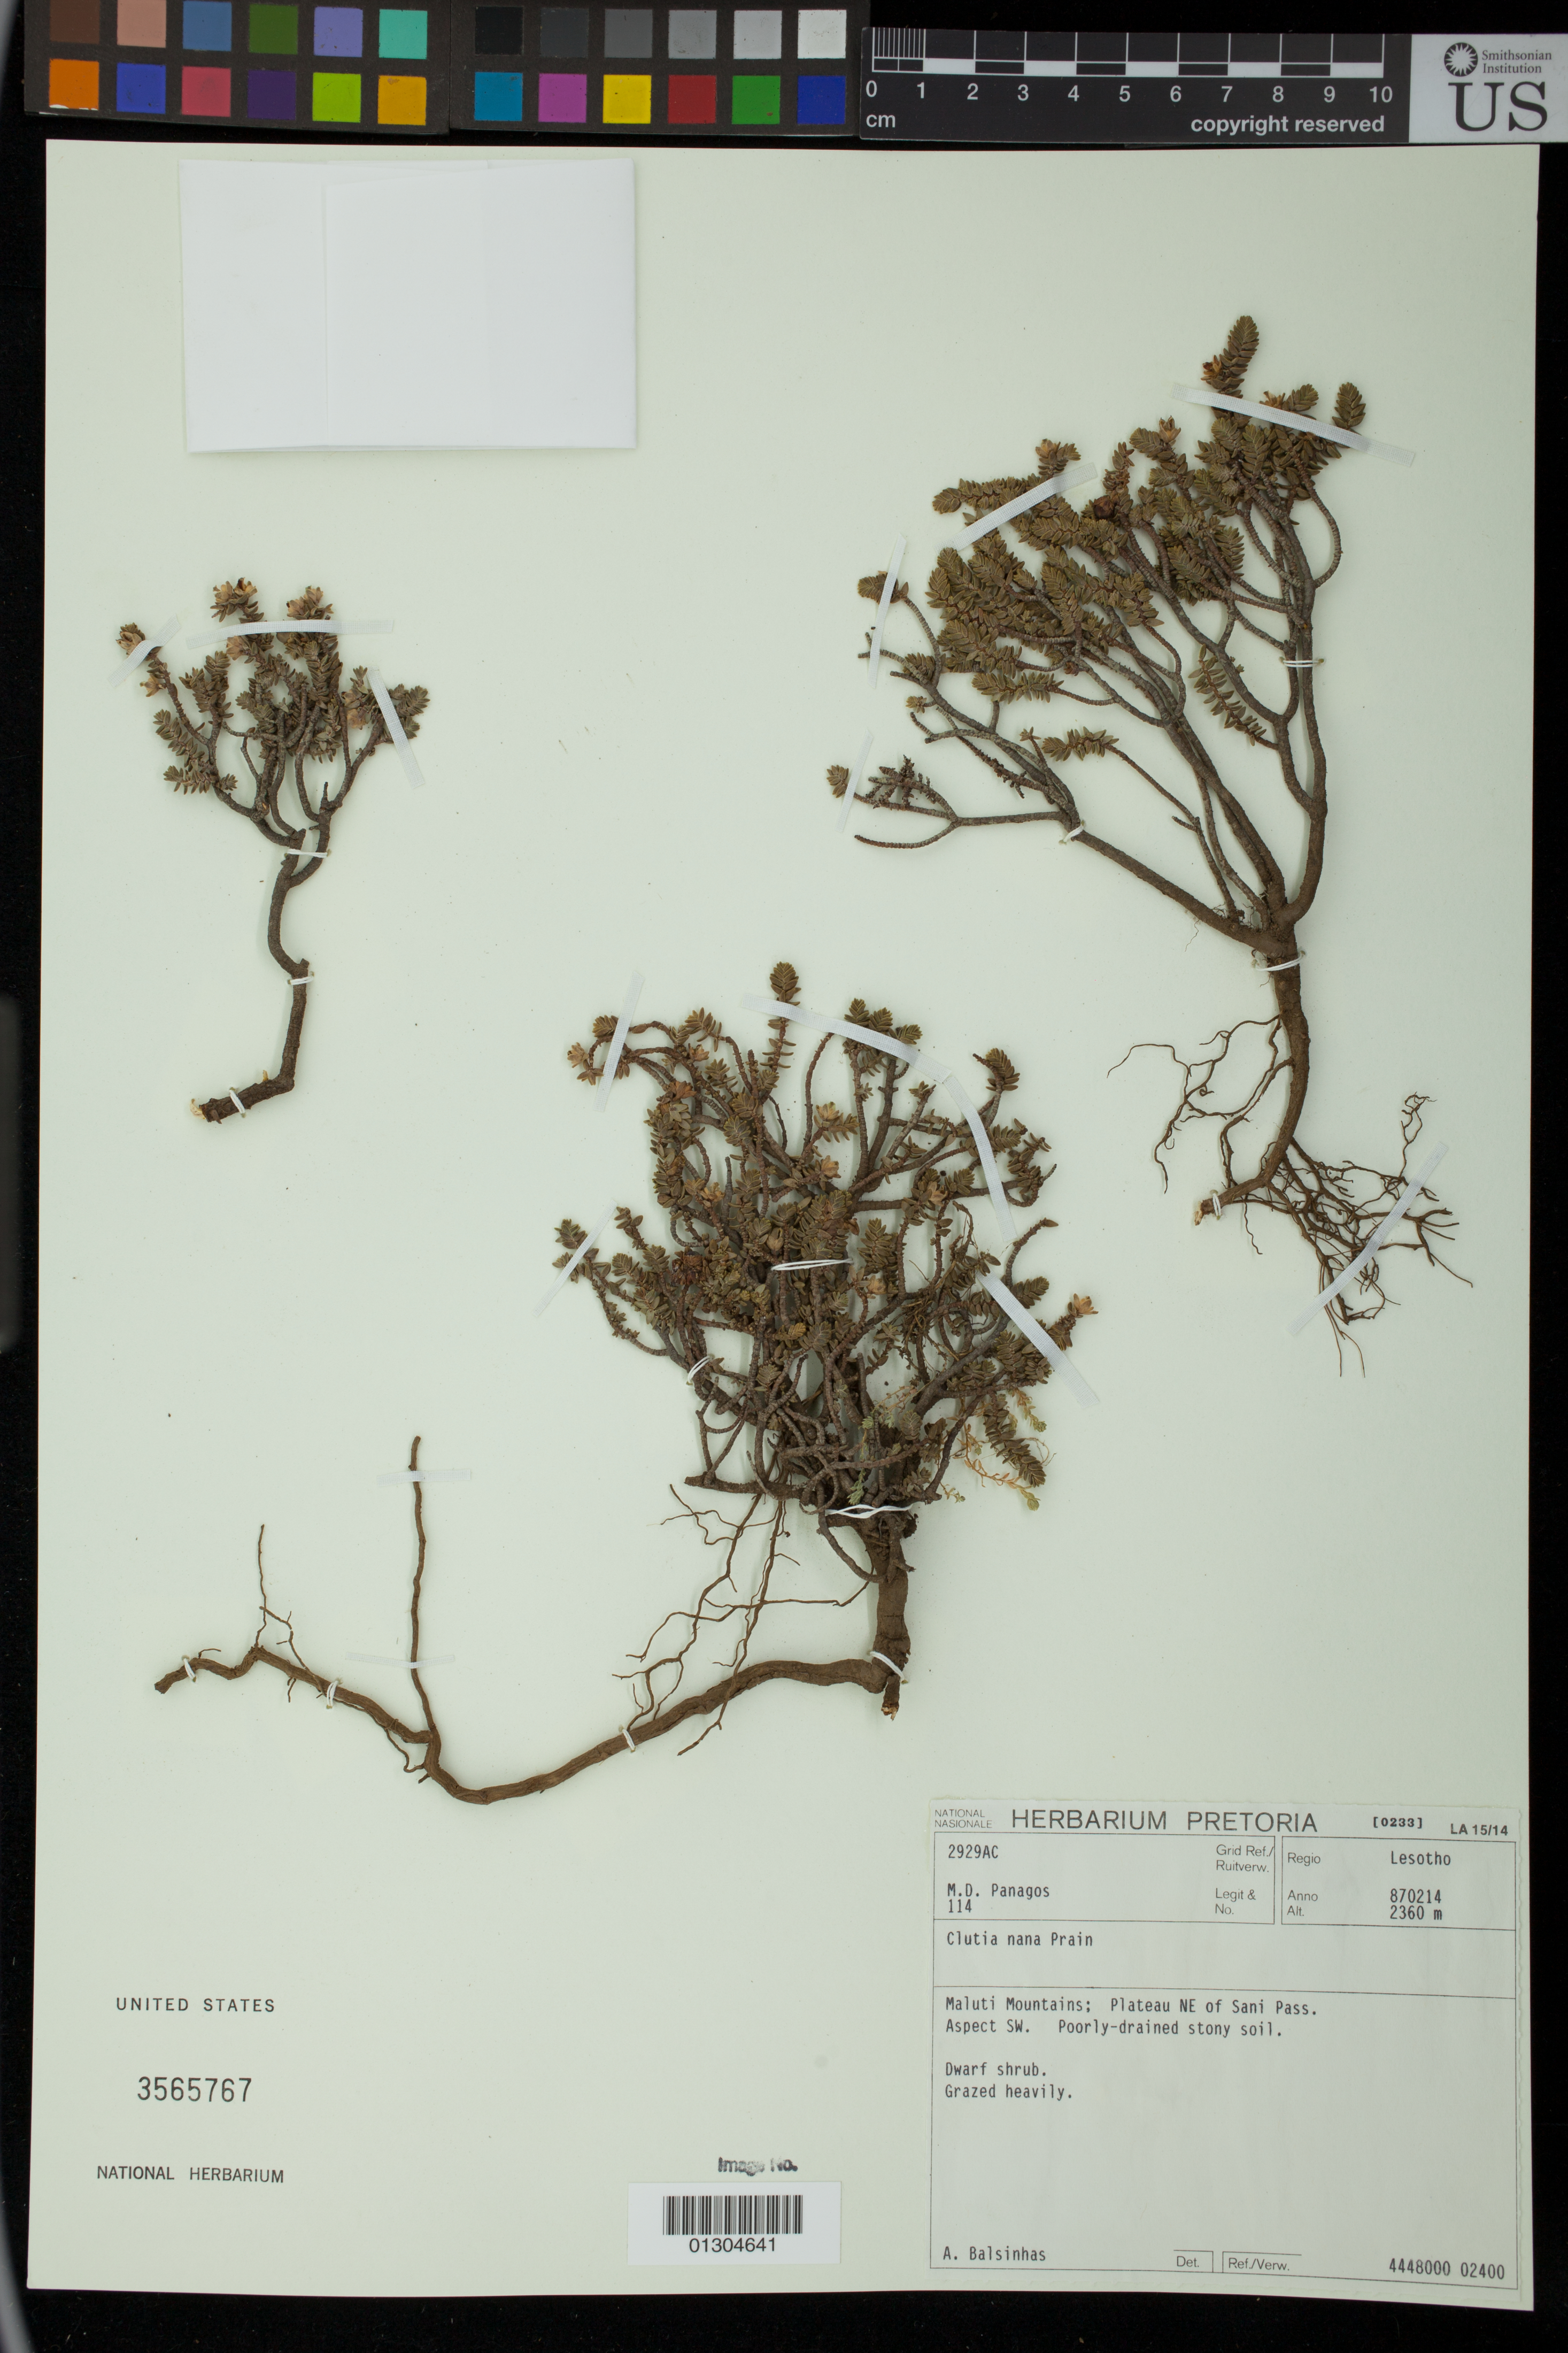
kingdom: Plantae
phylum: Tracheophyta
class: Magnoliopsida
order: Malpighiales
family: Peraceae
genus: Clutia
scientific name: Clutia nana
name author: Prain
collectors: M. Panagos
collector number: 114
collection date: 1987-02-14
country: South Africa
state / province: Free State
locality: Maluti Mountains; Plateau NE of Sani Pass.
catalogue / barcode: US 3565767